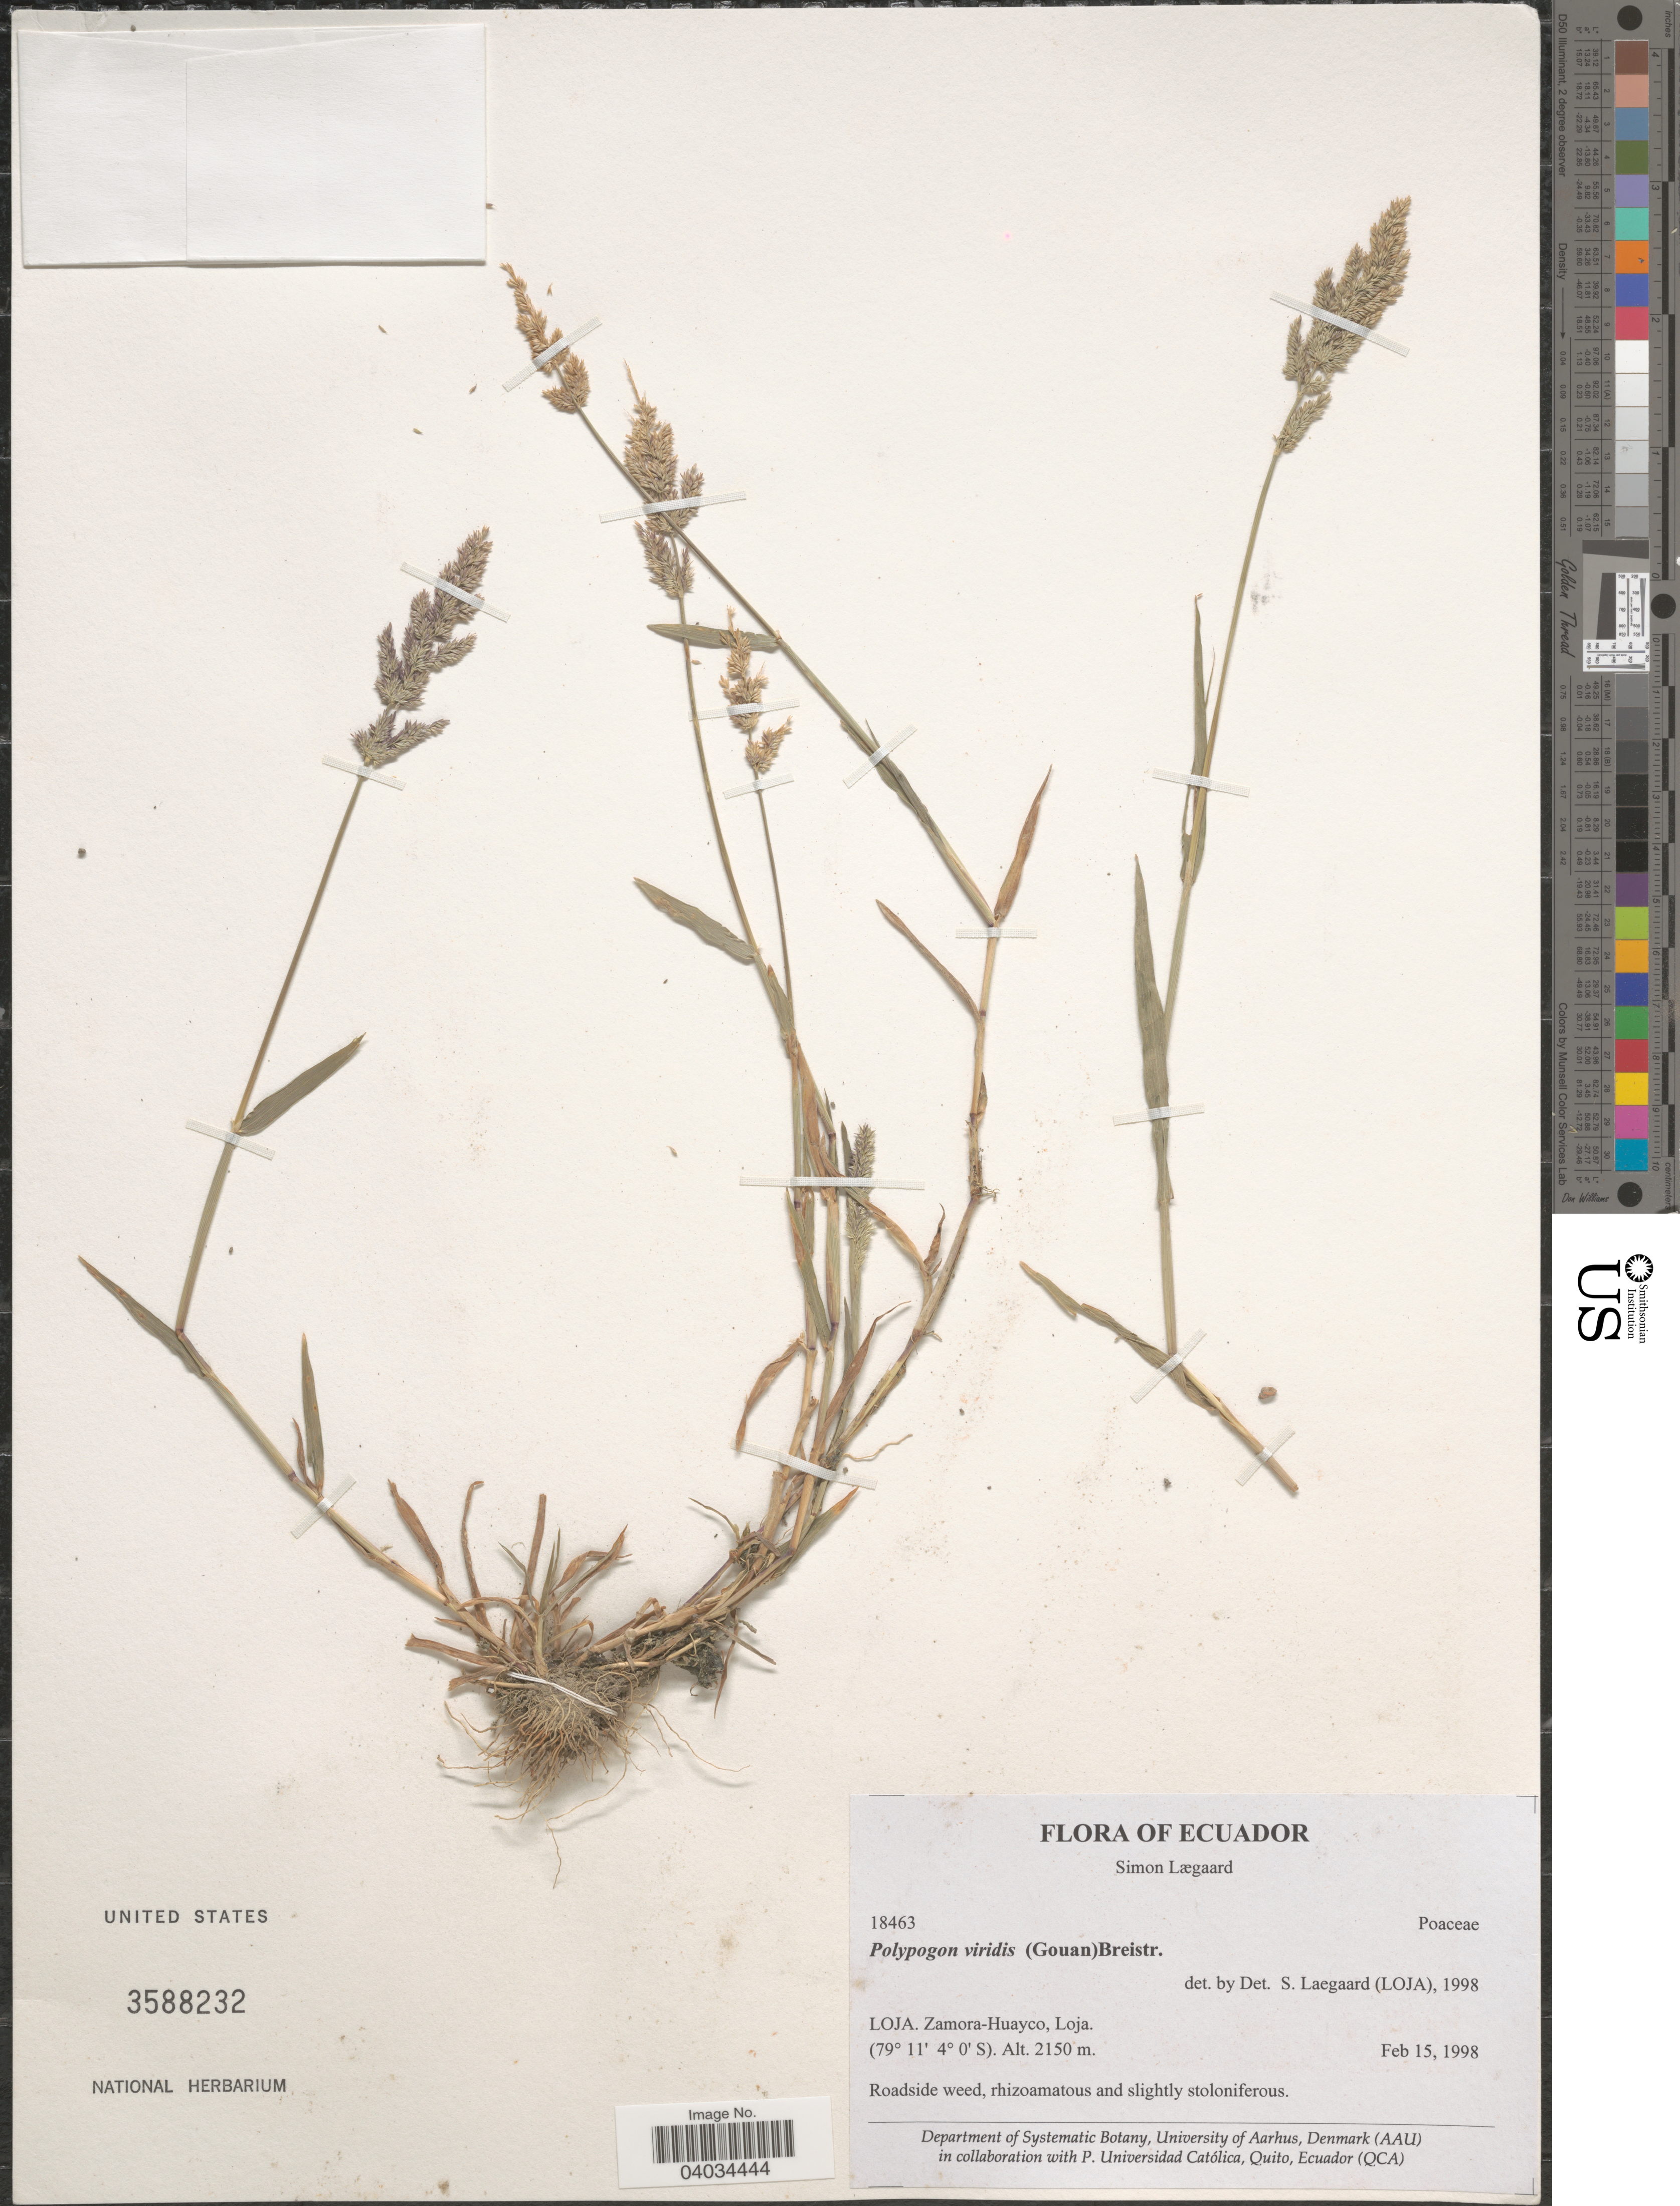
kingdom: Plantae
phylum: Tracheophyta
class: Liliopsida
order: Poales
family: Poaceae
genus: Polypogon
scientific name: Polypogon viridis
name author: (Gouan) Breistroffer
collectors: S. Lægaard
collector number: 18463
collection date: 1998-02-15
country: Ecuador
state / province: Loja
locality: Zamora-Huayco, Loja.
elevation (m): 2150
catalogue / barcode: US 3588232